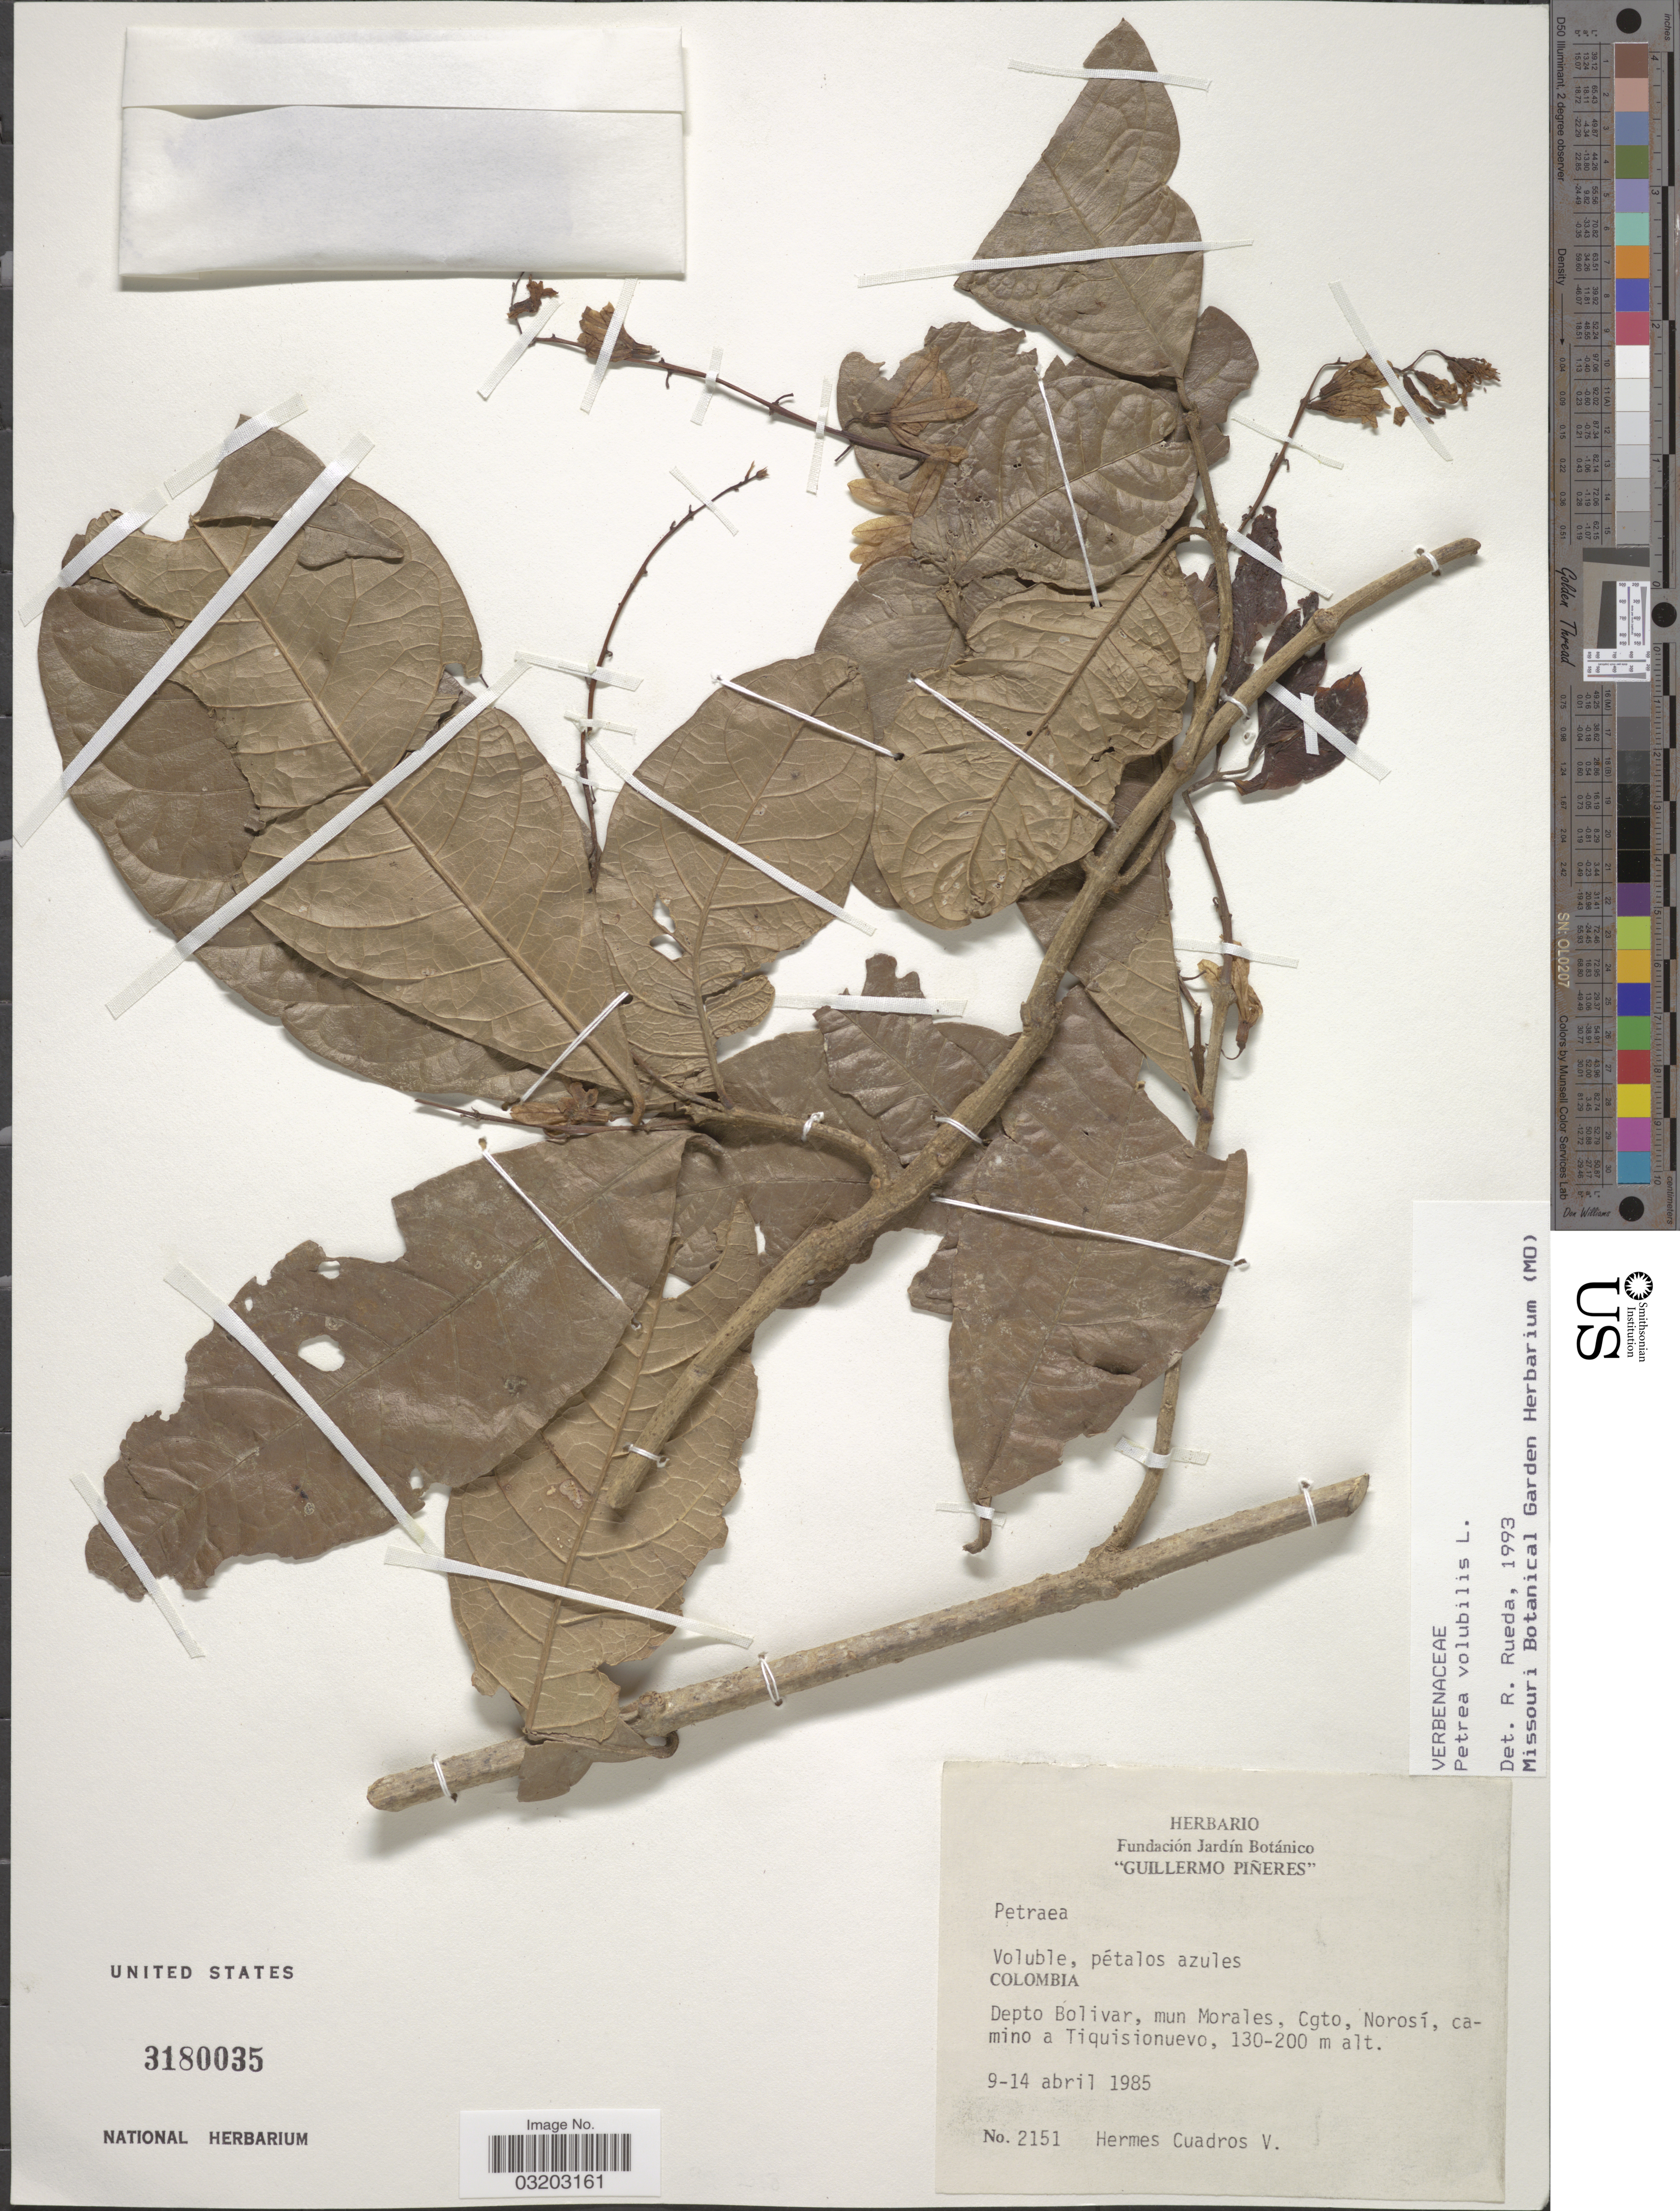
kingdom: Plantae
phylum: Tracheophyta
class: Magnoliopsida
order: Lamiales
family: Verbenaceae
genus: Petrea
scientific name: Petrea volubilis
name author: L.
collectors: H. Cuadros V.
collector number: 2151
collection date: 1985-04-09/1985-04-14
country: Colombia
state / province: Bolívar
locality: Depto Bolivar, mun Morales, Cgto, Norosí, camino a Tiquisionuevo.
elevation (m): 130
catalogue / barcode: US 3180035